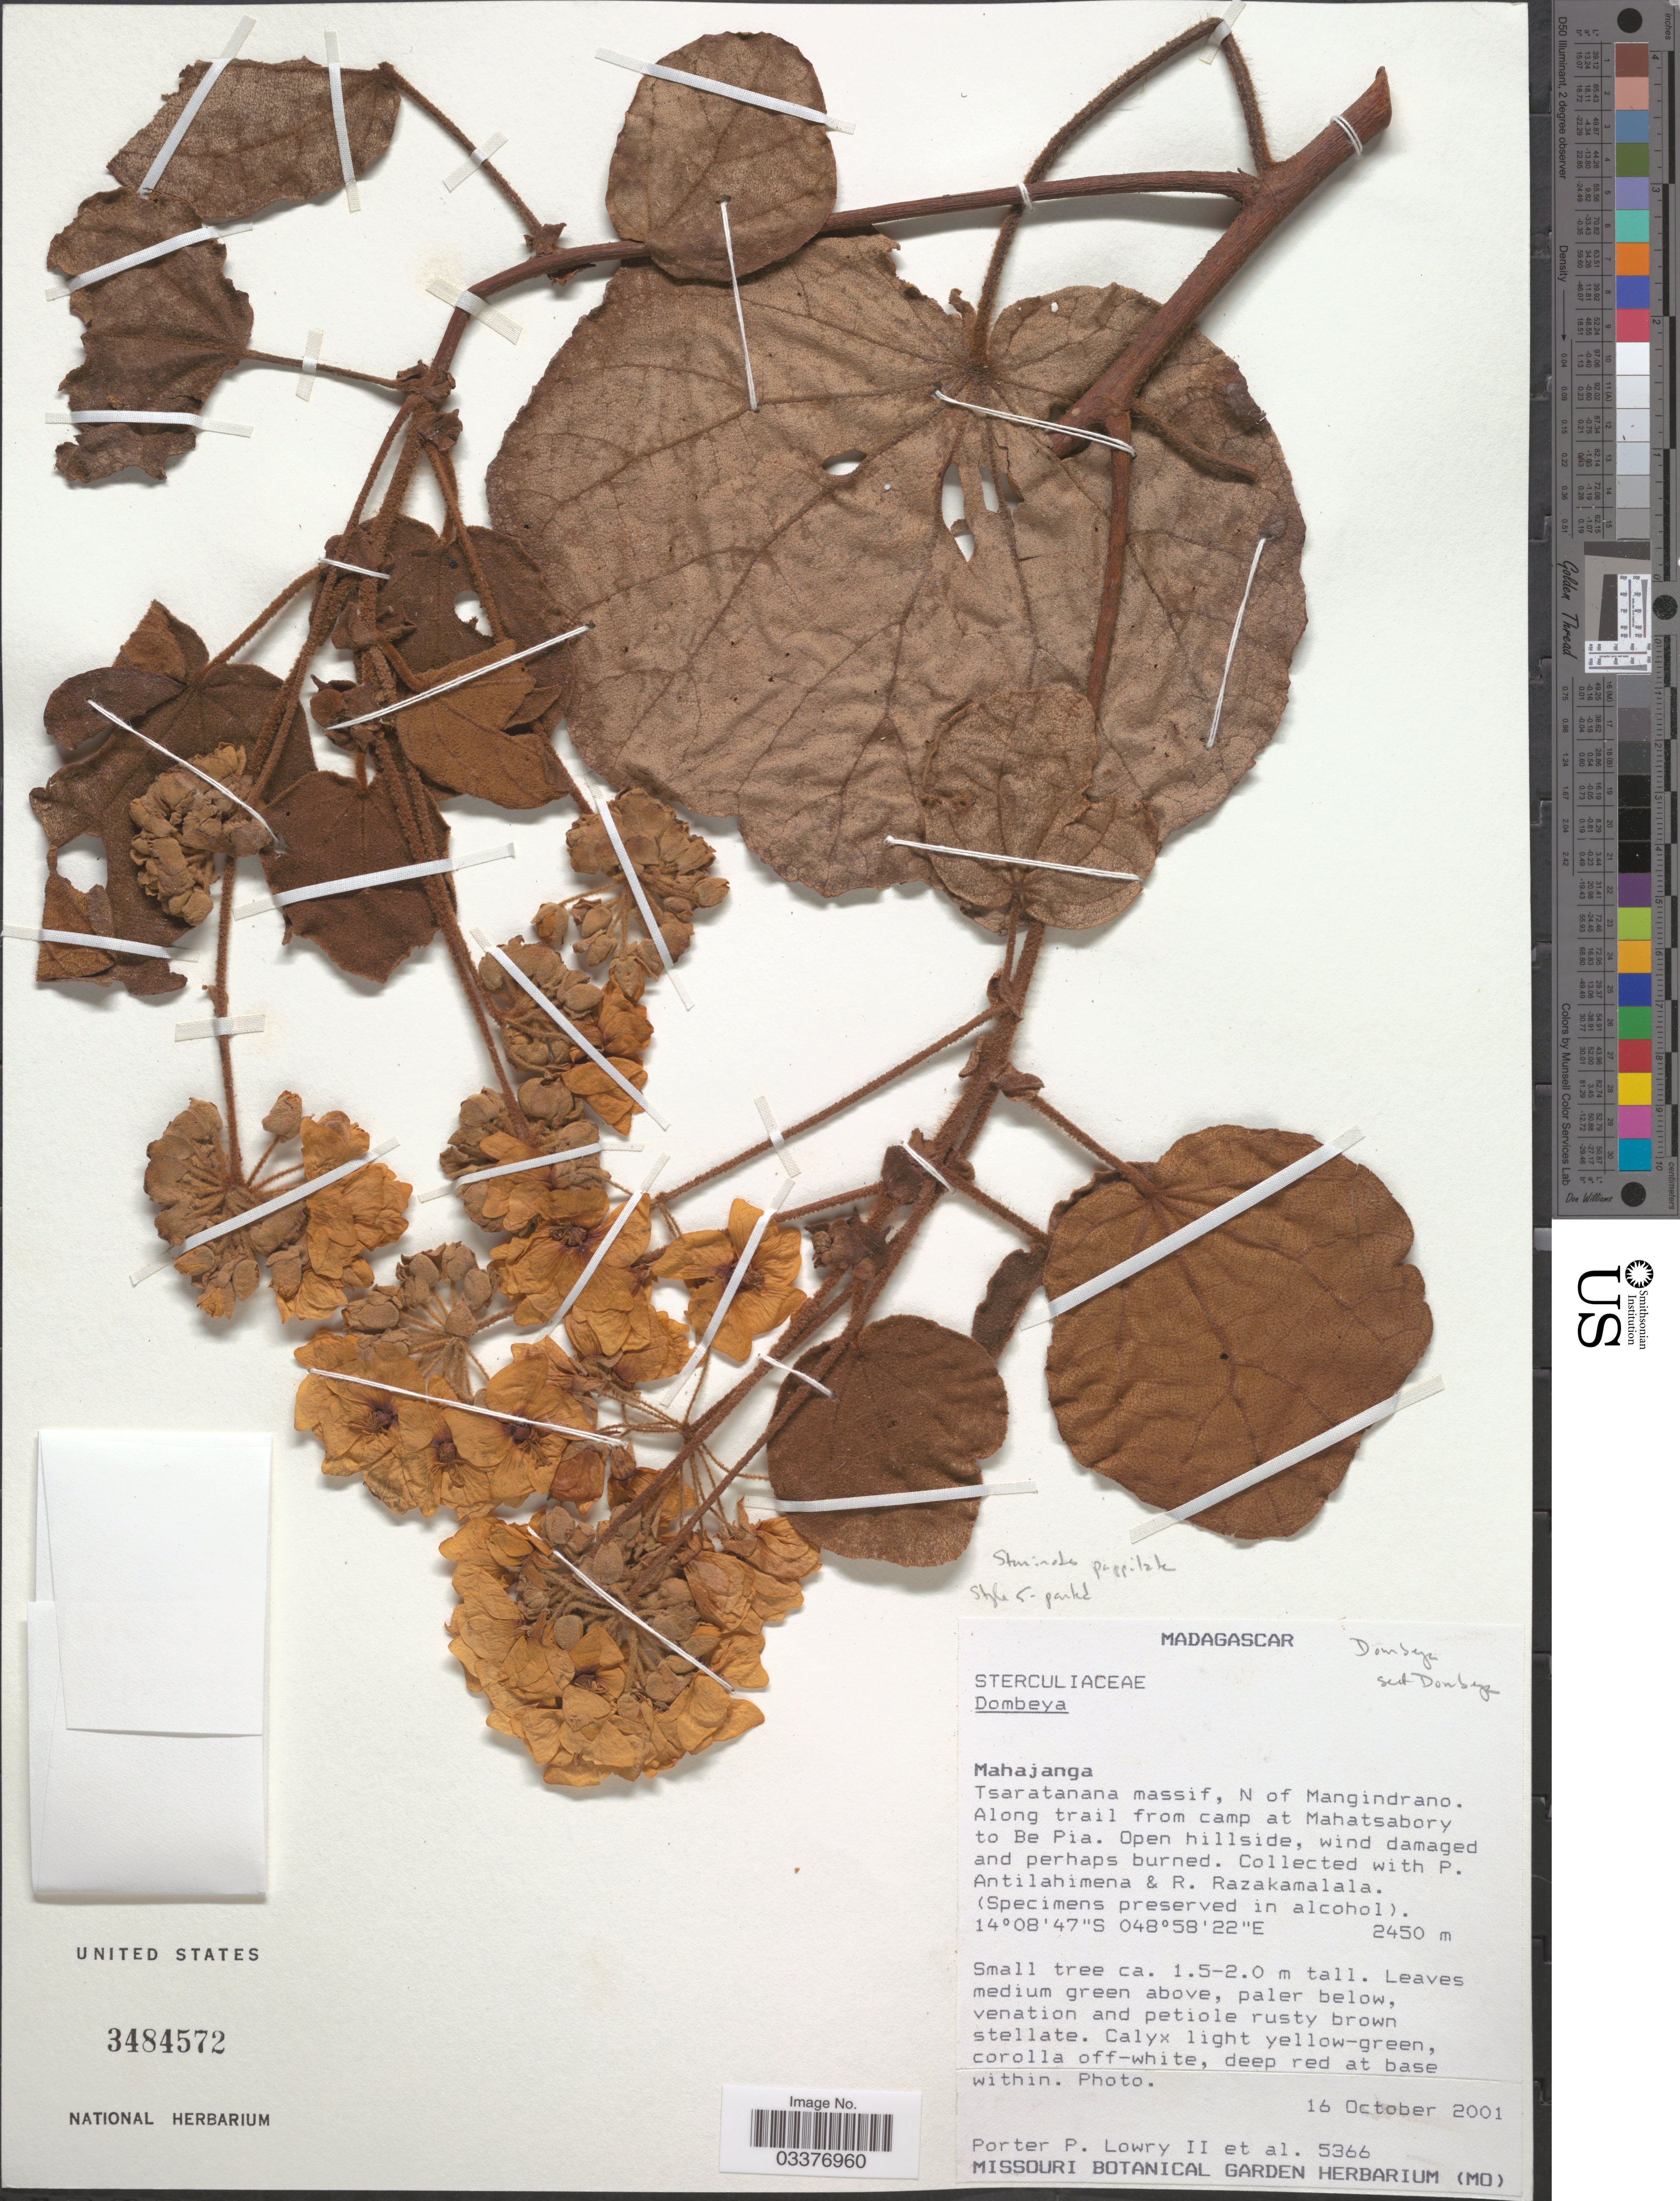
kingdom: Plantae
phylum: Tracheophyta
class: Magnoliopsida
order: Malvales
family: Malvaceae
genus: Dombeya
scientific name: Dombeya sp.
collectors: P. P. Lowry, P. Antilahimena & R. Razakamalala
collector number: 5366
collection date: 2001-10-16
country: Madagascar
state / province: Diana / Sofia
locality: Tsaratanana massif, N of Mangindrano. Along trail from camp at Mahatsabory to Be Pia.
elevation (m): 2450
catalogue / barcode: US 3484572